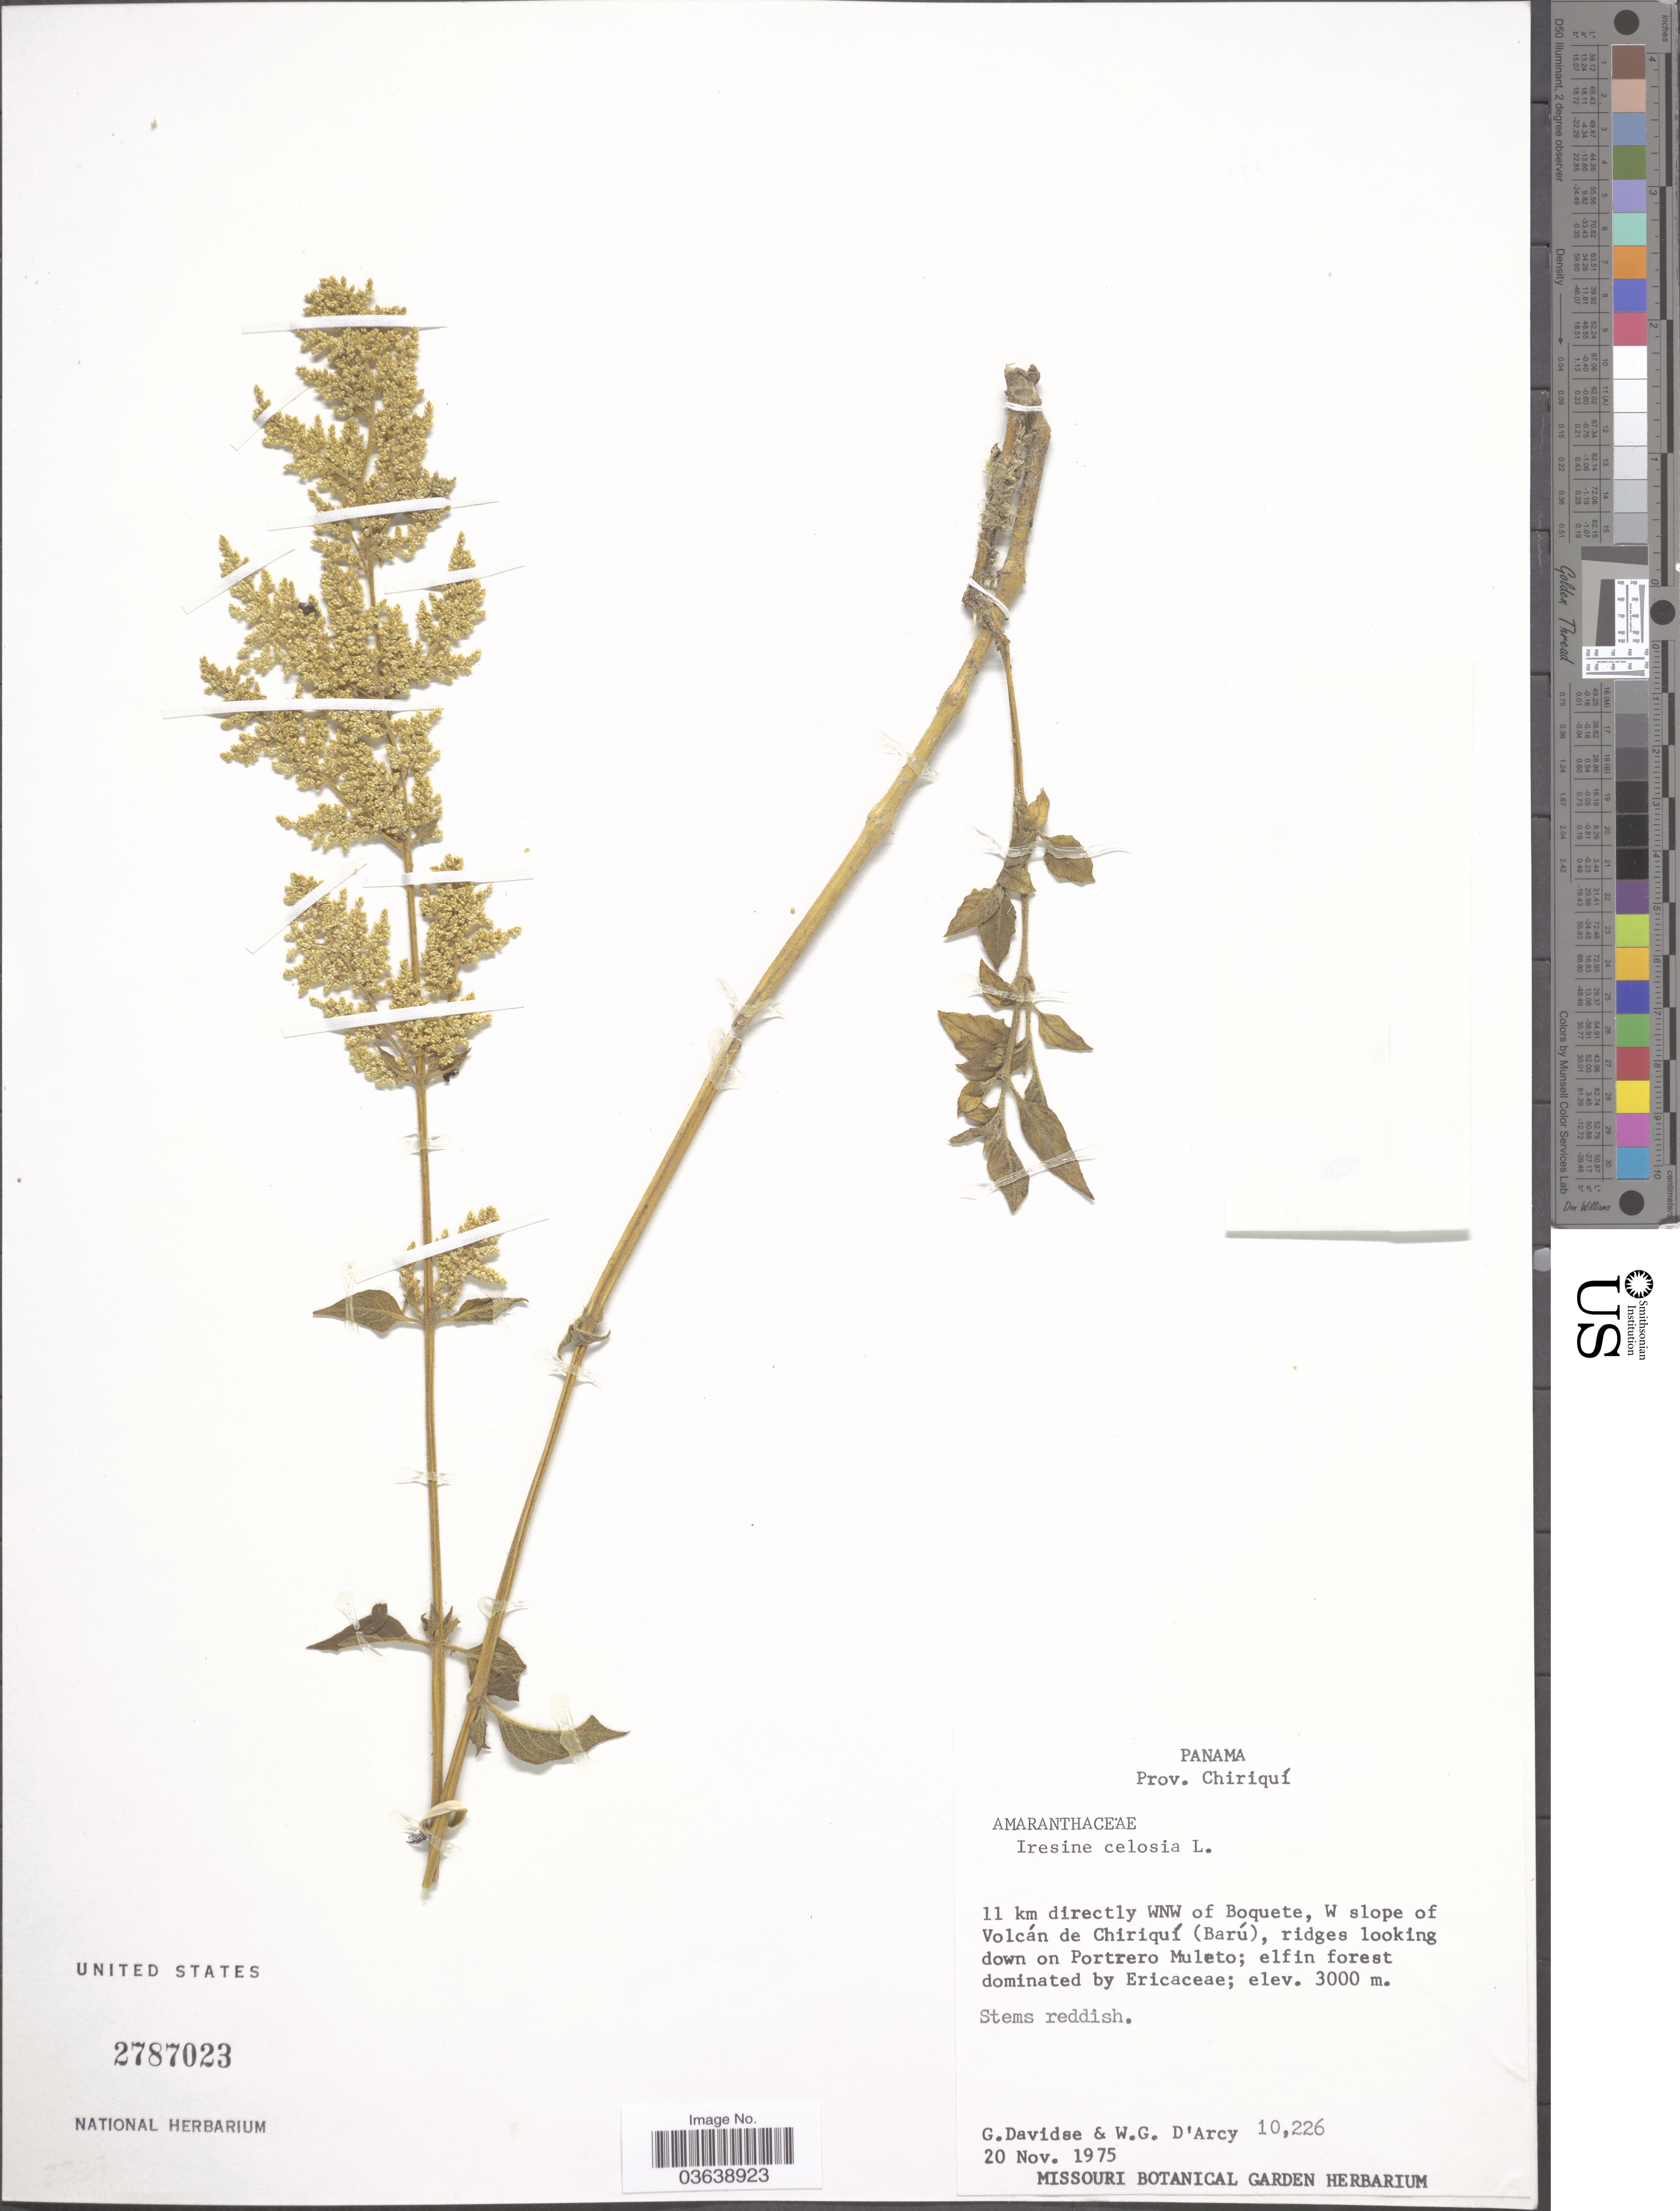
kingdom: Plantae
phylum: Tracheophyta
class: Magnoliopsida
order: Caryophyllales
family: Amaranthaceae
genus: Iresine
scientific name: Iresine celosia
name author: L.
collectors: G. Davidse & W. G. D'Arcy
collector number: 10226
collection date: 1975-11-20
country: Panama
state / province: Chiriqui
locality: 11 km directly WNW of Boquete, W slope of Volcán de Chiriquí (Barú), ridges looking down on Portrero Muleto.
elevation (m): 3000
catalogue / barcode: US 2787023